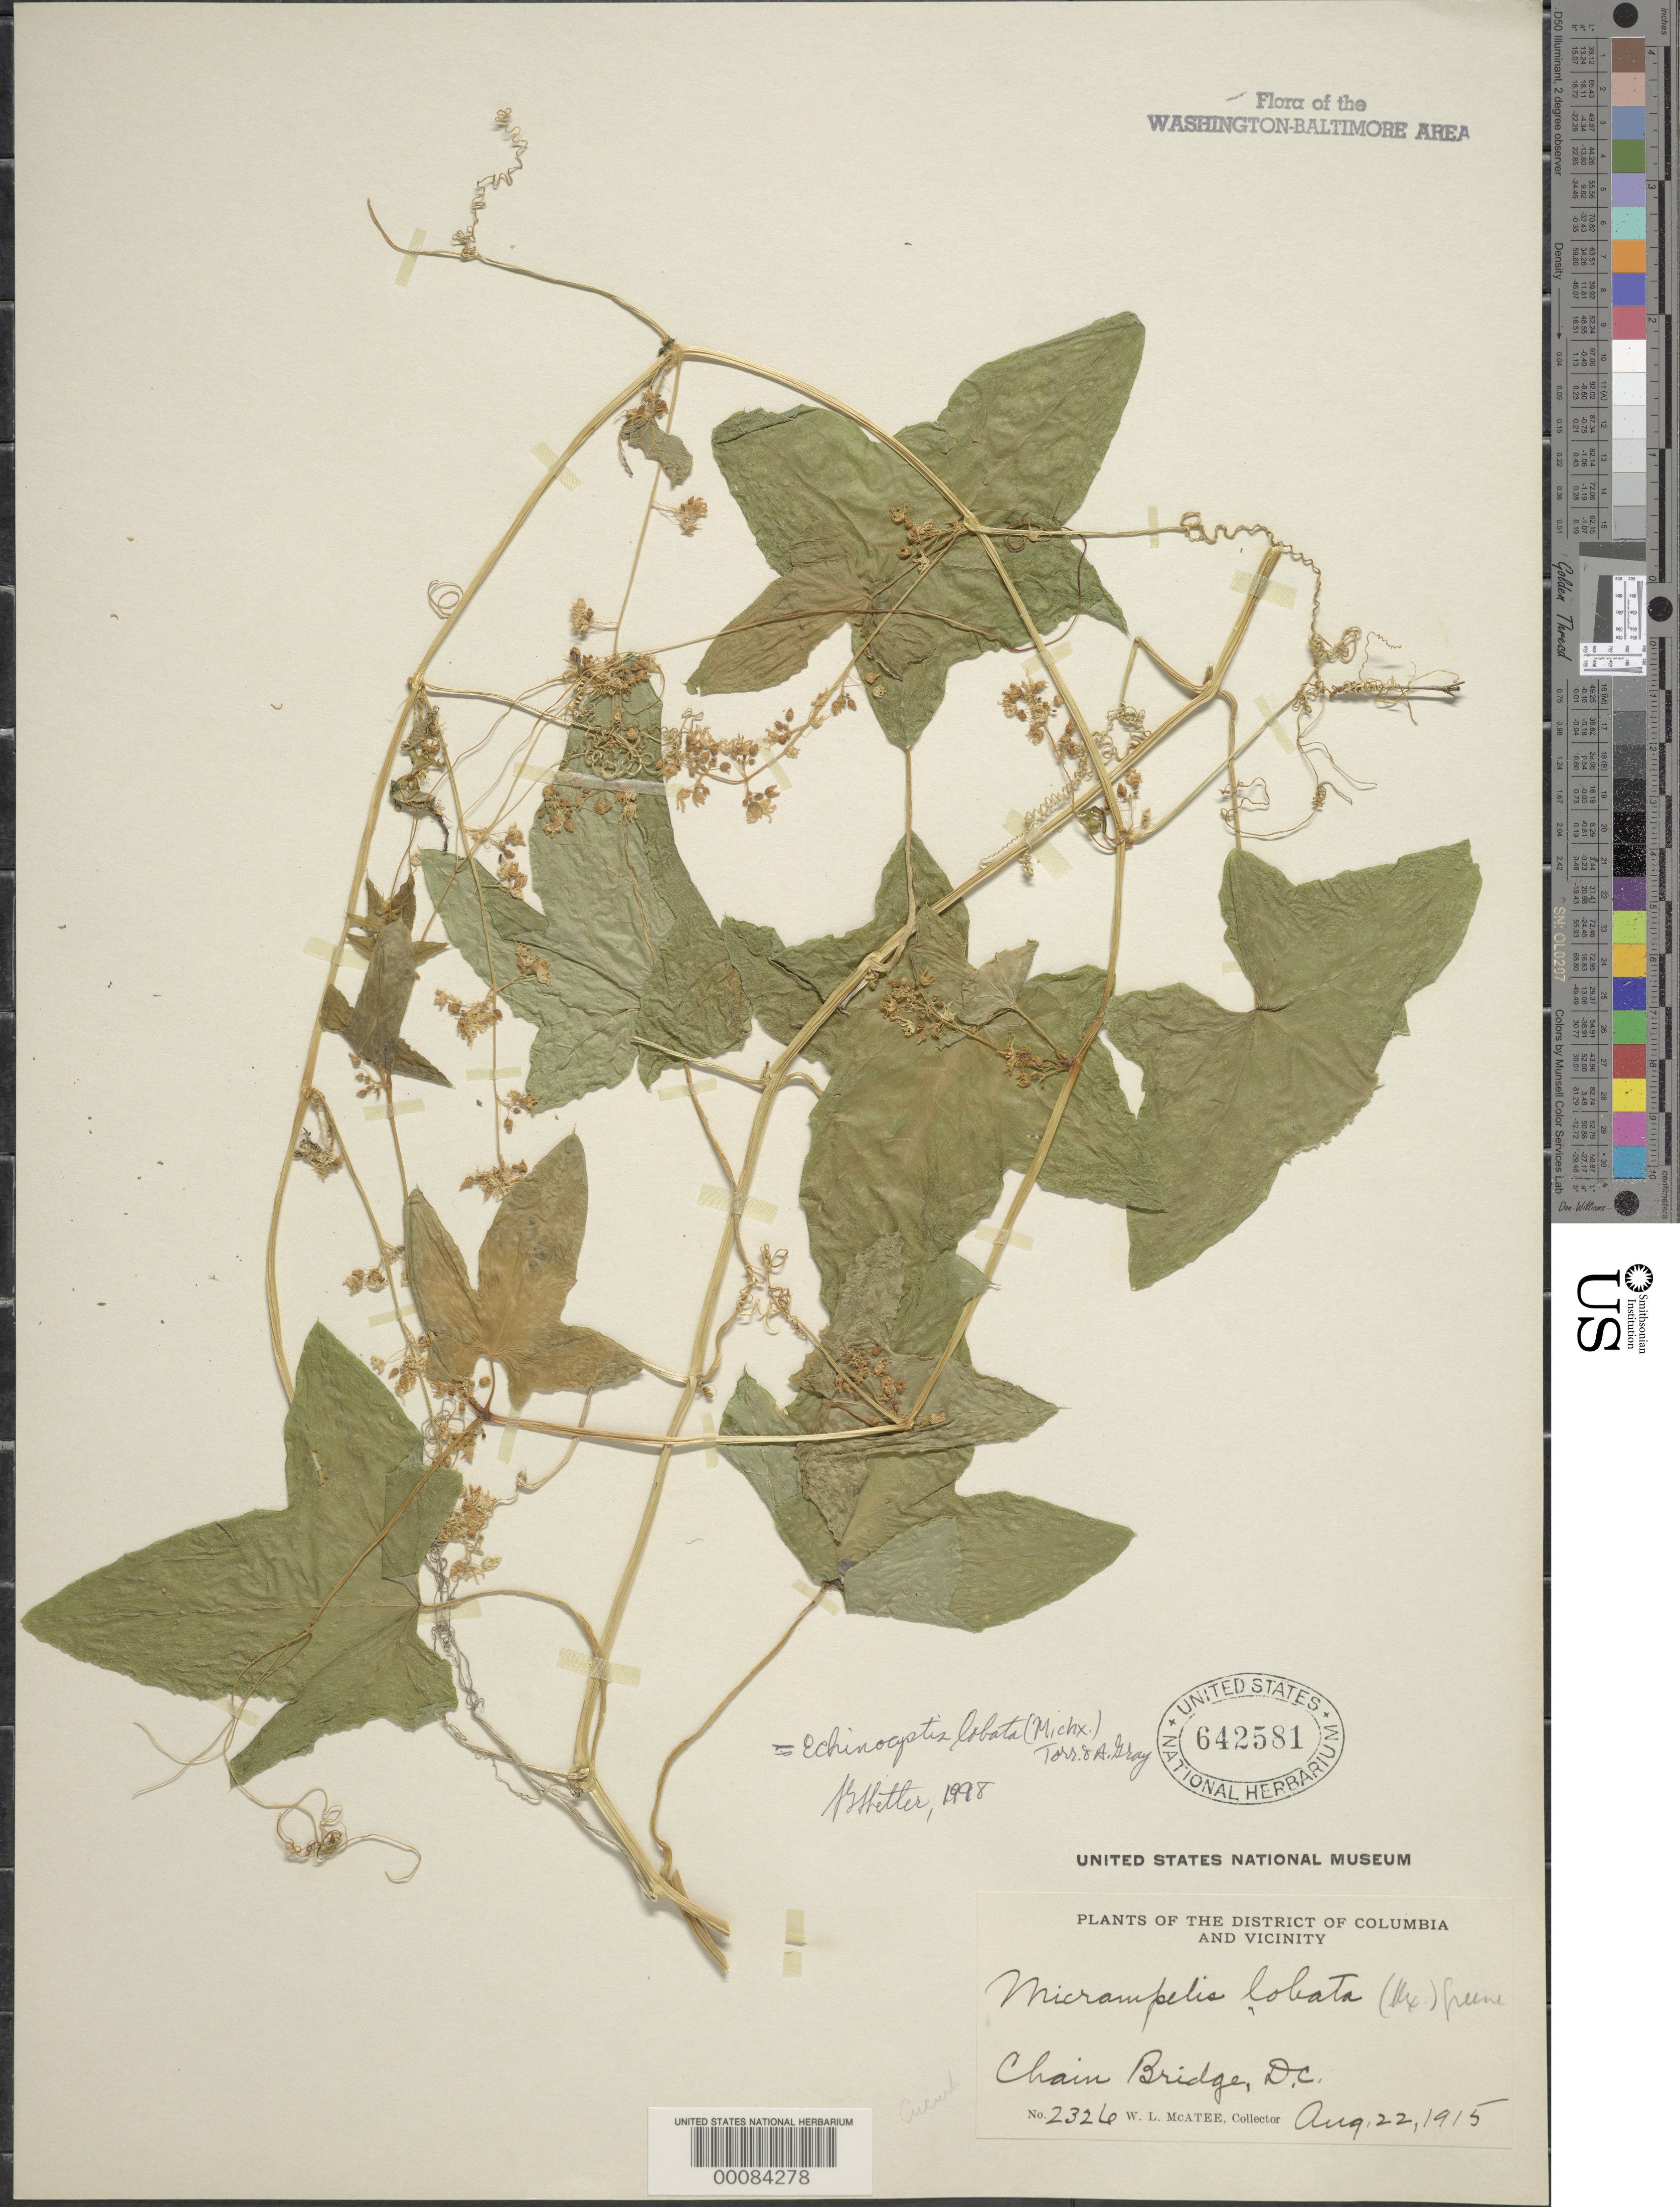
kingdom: Plantae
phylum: Tracheophyta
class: Magnoliopsida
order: Cucurbitales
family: Cucurbitaceae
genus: Echinocystis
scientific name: Echinocystis lobata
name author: (Michx.) Torr. & A. Gray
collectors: W. McAtee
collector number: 2326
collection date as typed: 22 Aug 1915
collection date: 1915-08-22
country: United States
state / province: District of Columbia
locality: Chain Bridge C. & O. Canal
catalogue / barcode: US 642581